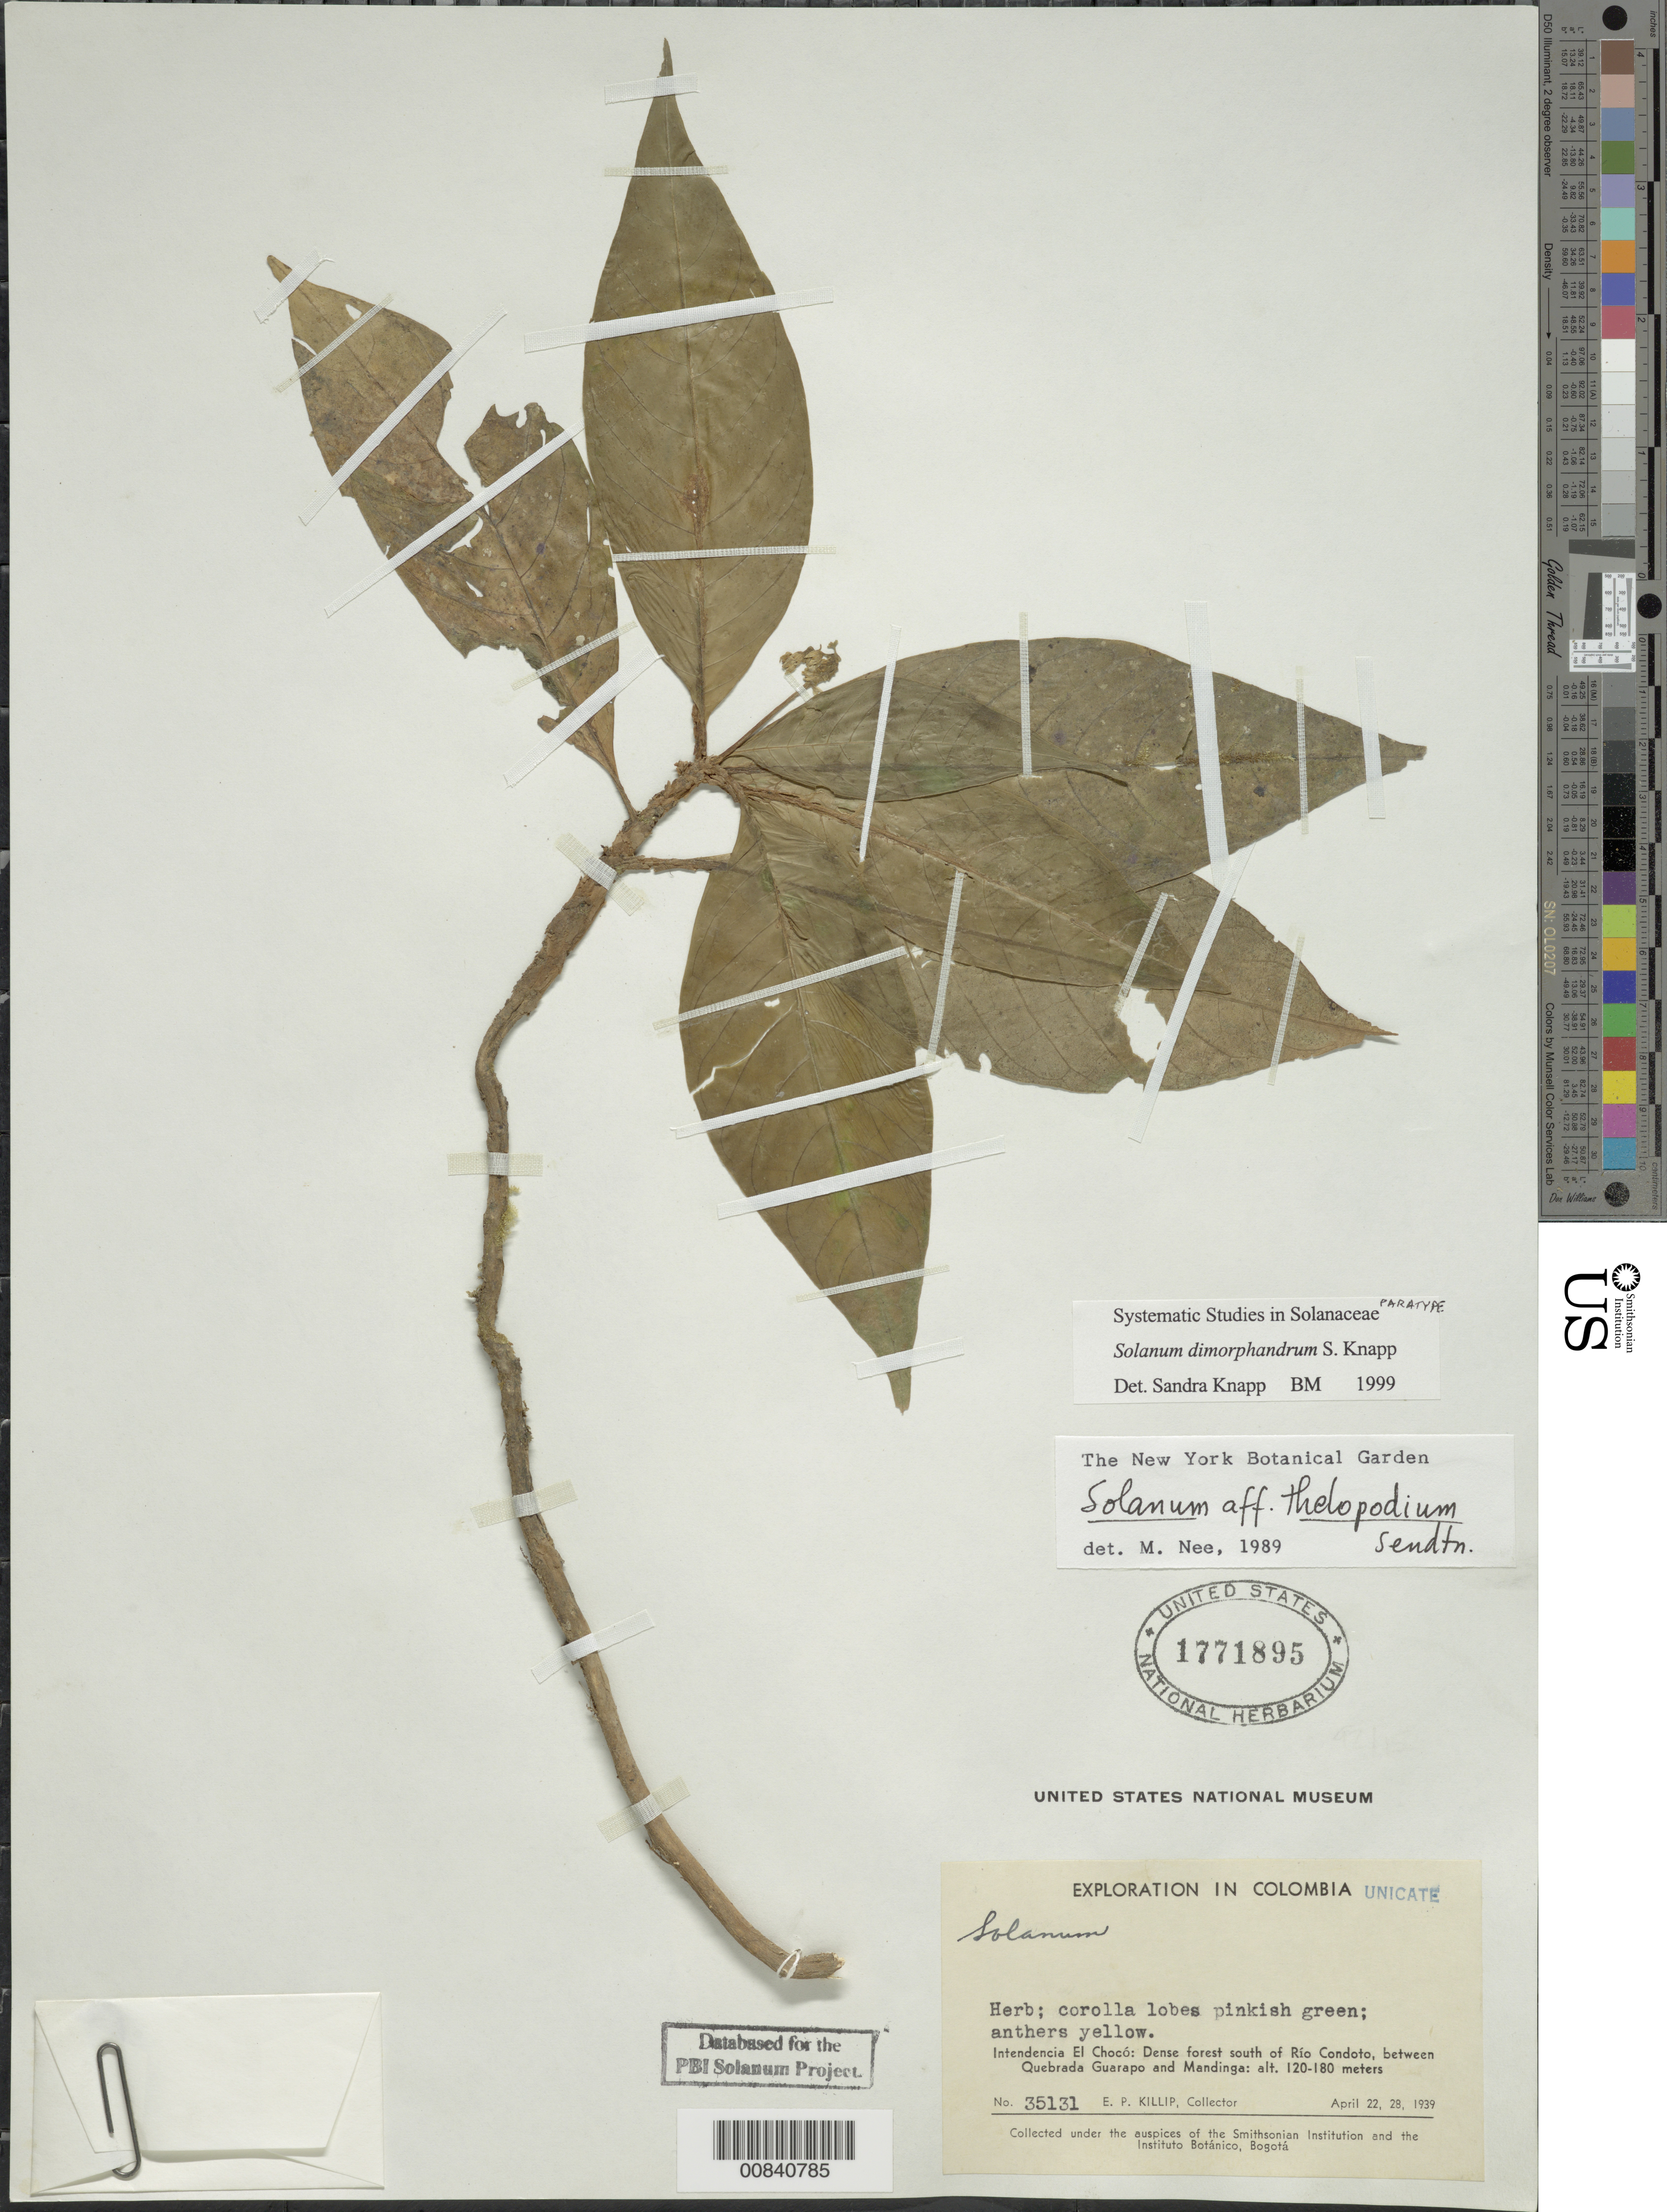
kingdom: Plantae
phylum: Tracheophyta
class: Magnoliopsida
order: Solanales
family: Solanaceae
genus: Solanum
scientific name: Solanum thelopodium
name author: Sendtn.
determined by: Knapp, S. D.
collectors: E. P. Killip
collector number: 35131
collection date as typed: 22 Apr 1939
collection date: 1939-04-22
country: Colombia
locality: Intendencia El Chocó. South or Río Condoto, between Quebrada Guarapo and Mandinga.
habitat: Dense forest.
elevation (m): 120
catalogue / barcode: US 1771895